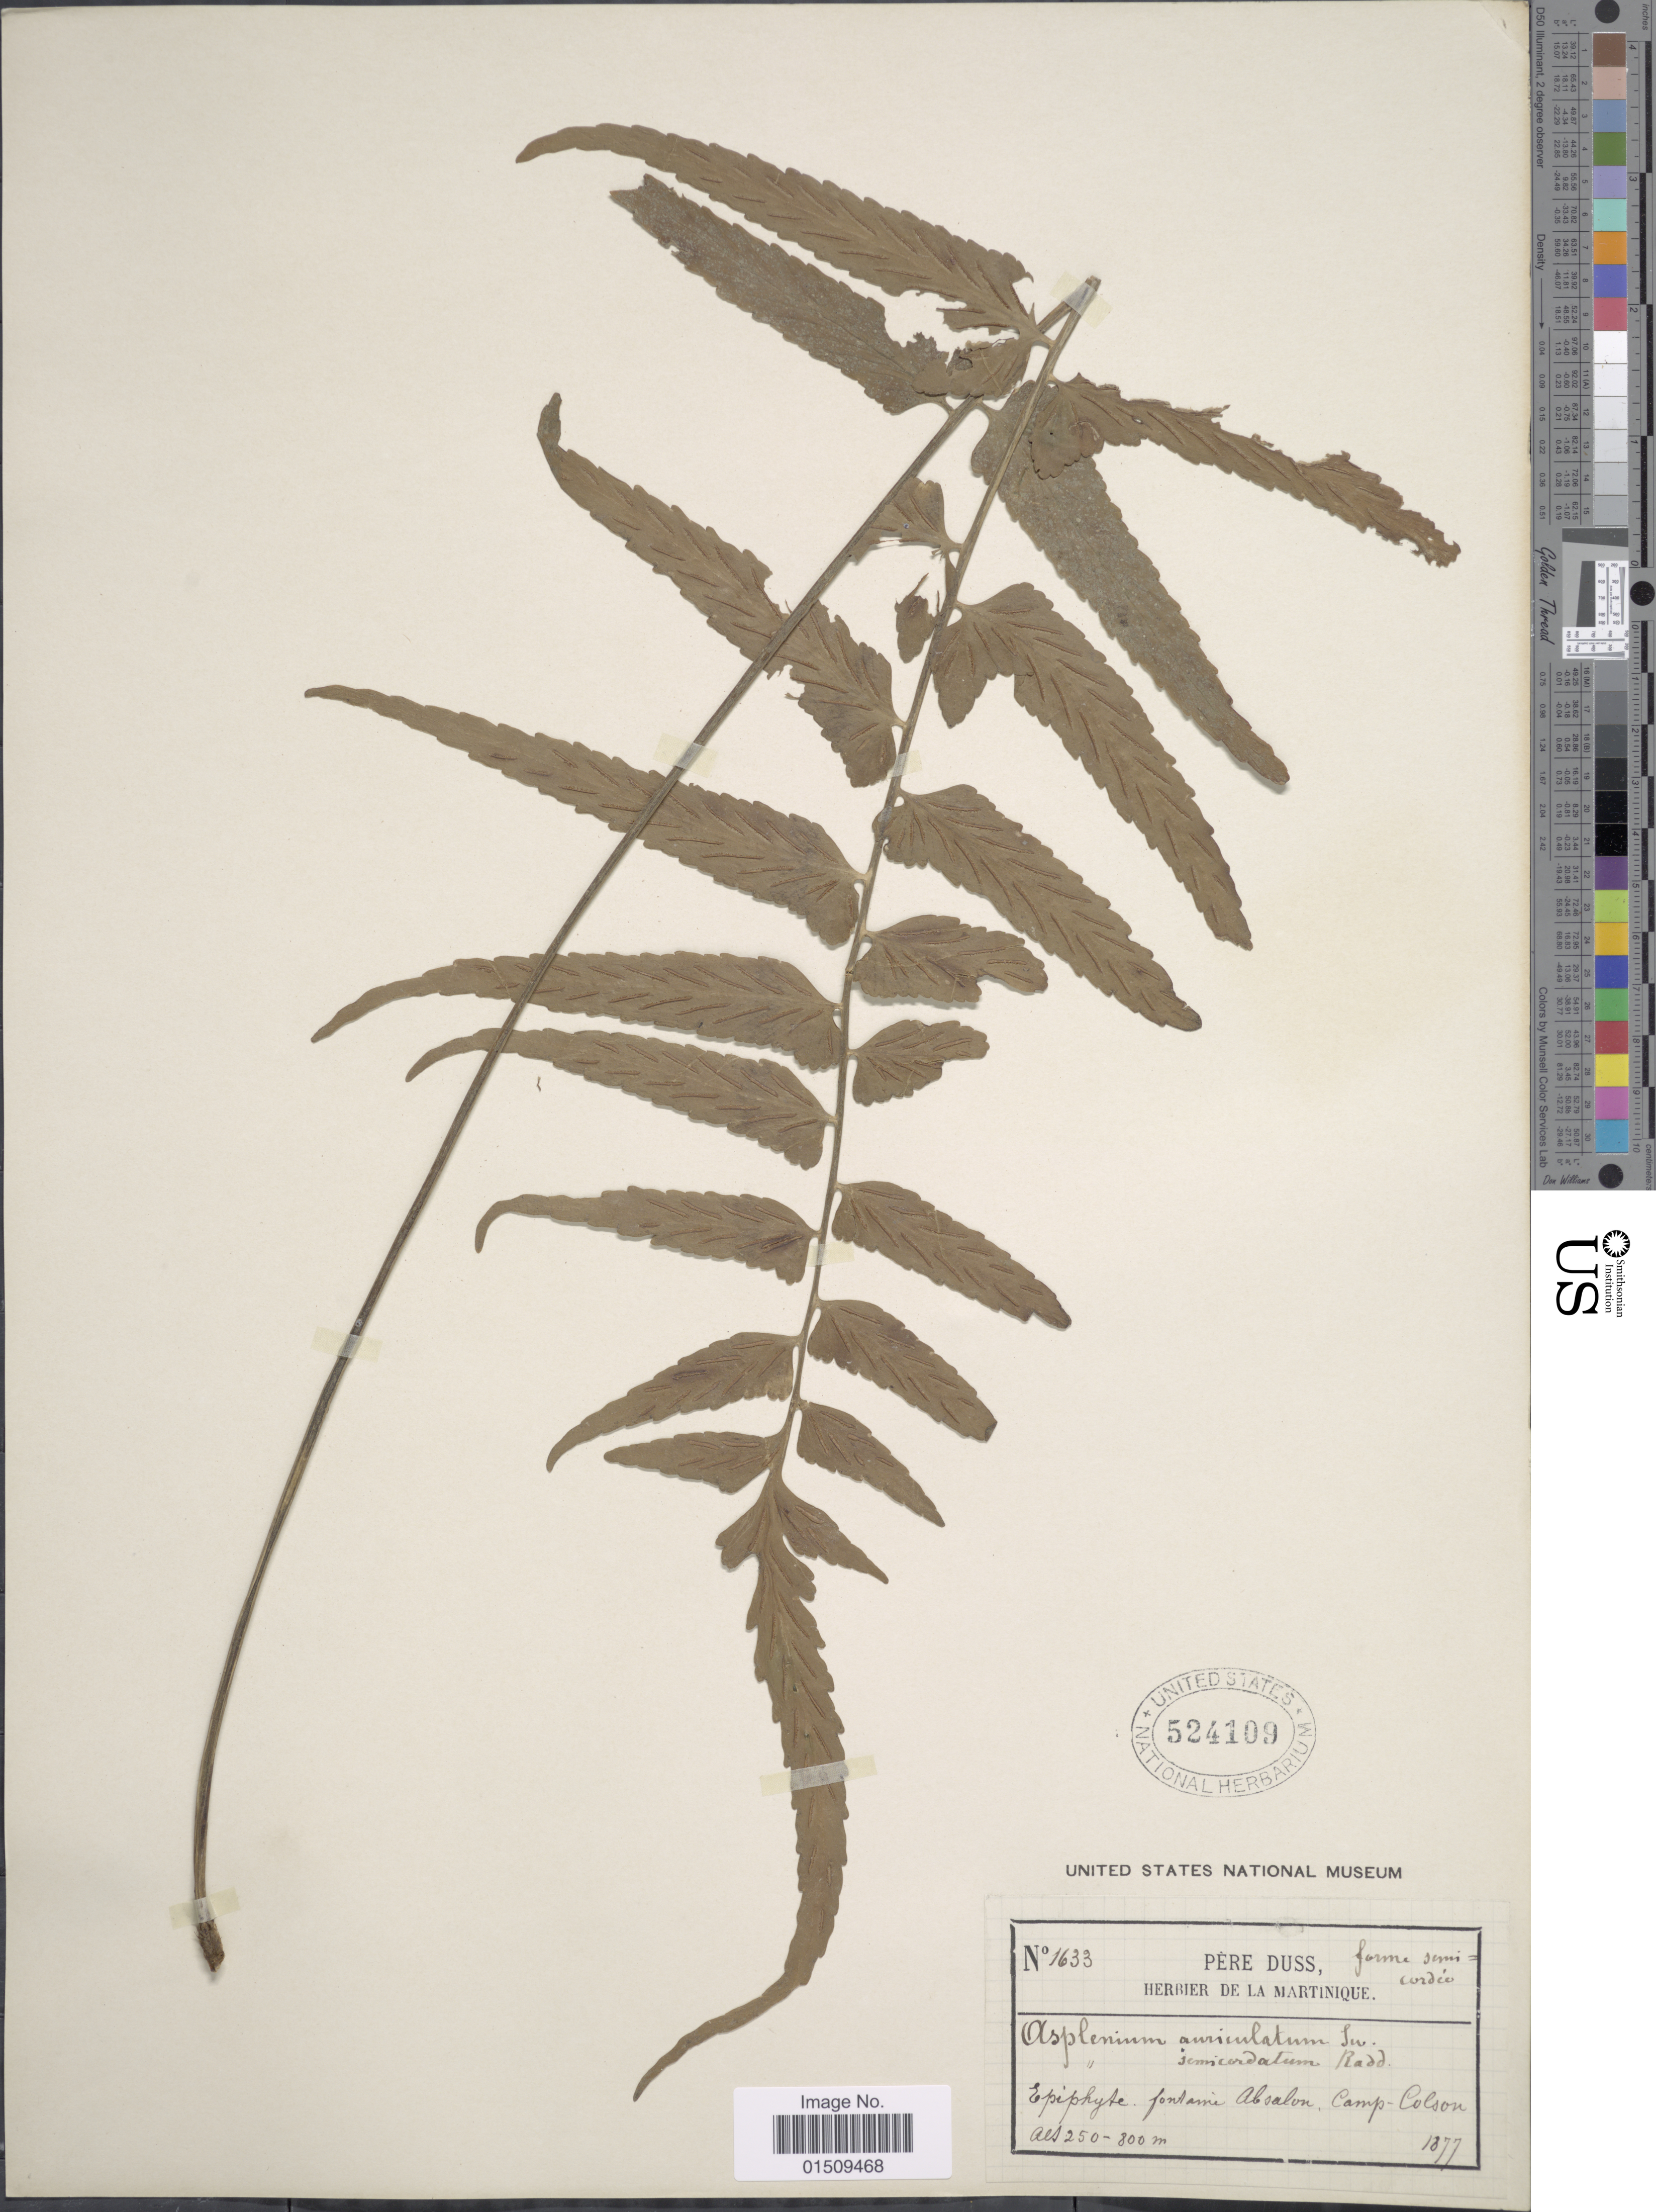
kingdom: Plantae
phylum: Tracheophyta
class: Polypodiopsida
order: Polypodiales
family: Aspleniaceae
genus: Asplenium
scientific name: Asplenium salicifolium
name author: L.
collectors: Père Duss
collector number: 1633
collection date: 1877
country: Martinique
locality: Fontaine Absalon, Camp-Colson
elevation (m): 250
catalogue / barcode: US 524109